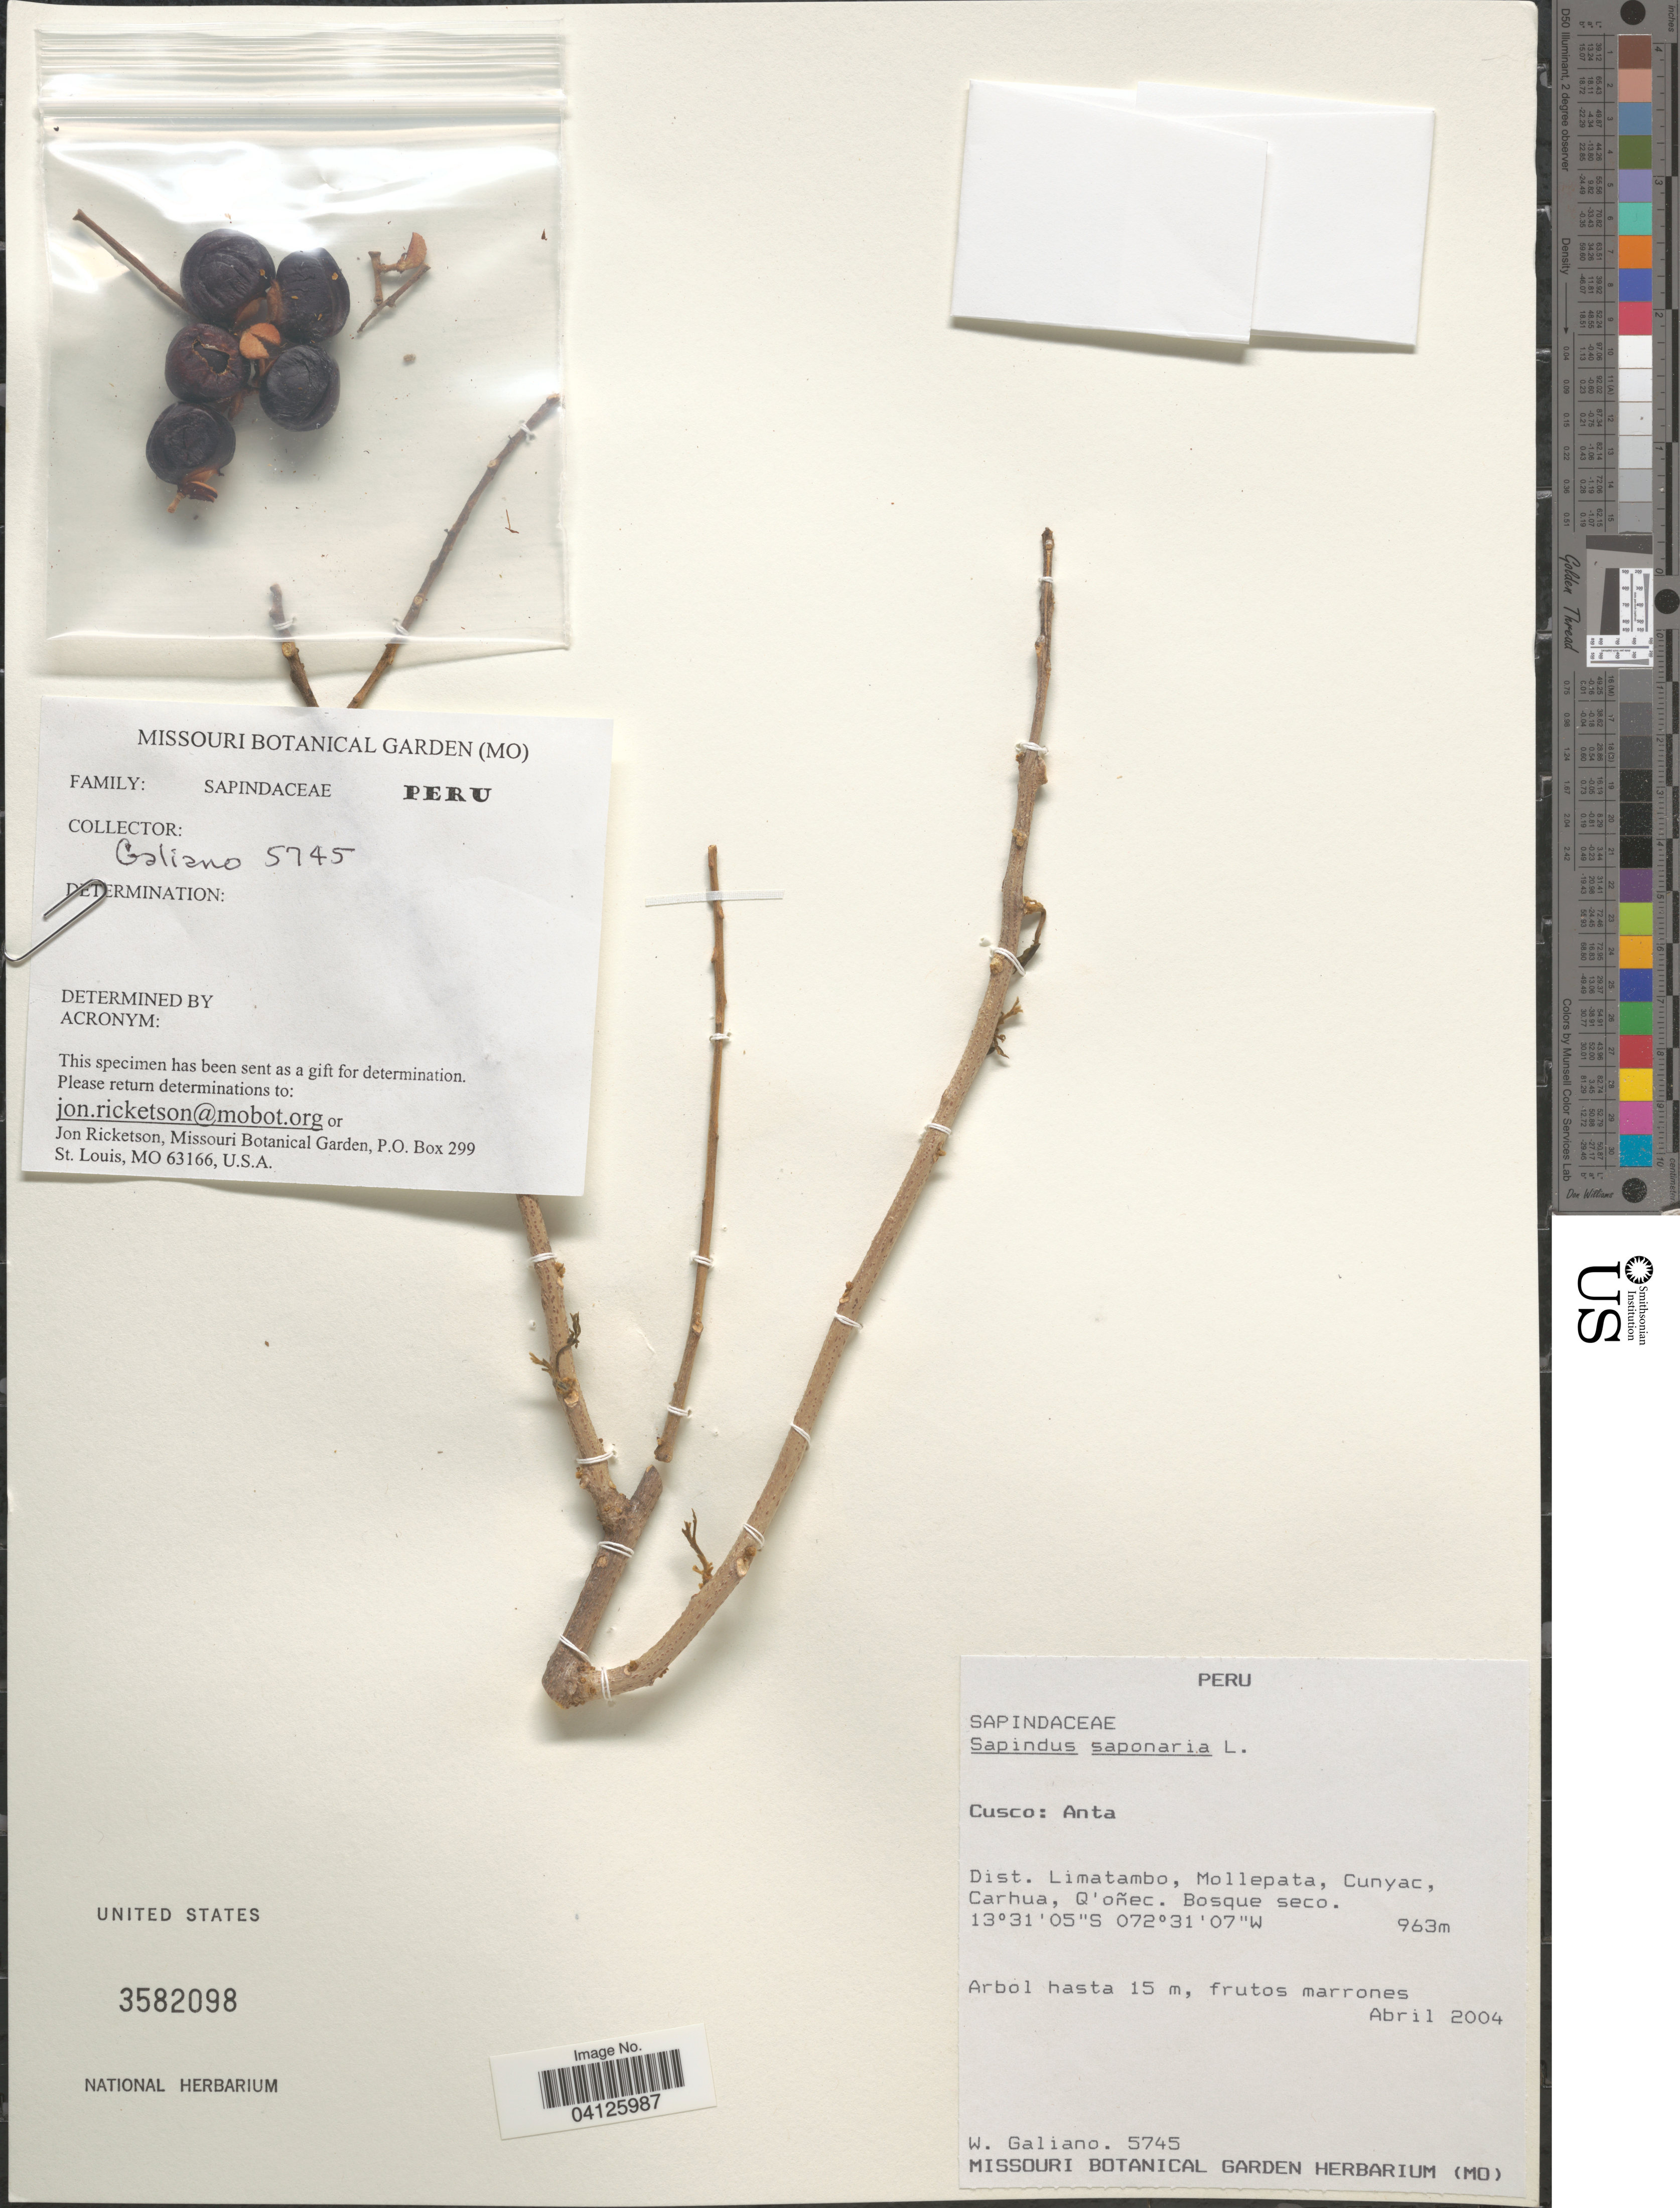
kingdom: Plantae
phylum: Tracheophyta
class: Magnoliopsida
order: Sapindales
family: Sapindaceae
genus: Sapindus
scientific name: Sapindus saponaria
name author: L.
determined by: Acevedo-Rodriguez, P., (US), Smithsonian Institution - National Museum of Natural History (UNITED STATES)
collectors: W. Galiano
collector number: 5745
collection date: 2004-04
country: Peru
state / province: Cusco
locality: Anta. Dist. Limatambo, Mollepata, Cunyac, Carhua, Q'oñec.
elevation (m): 963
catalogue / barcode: US 3582098